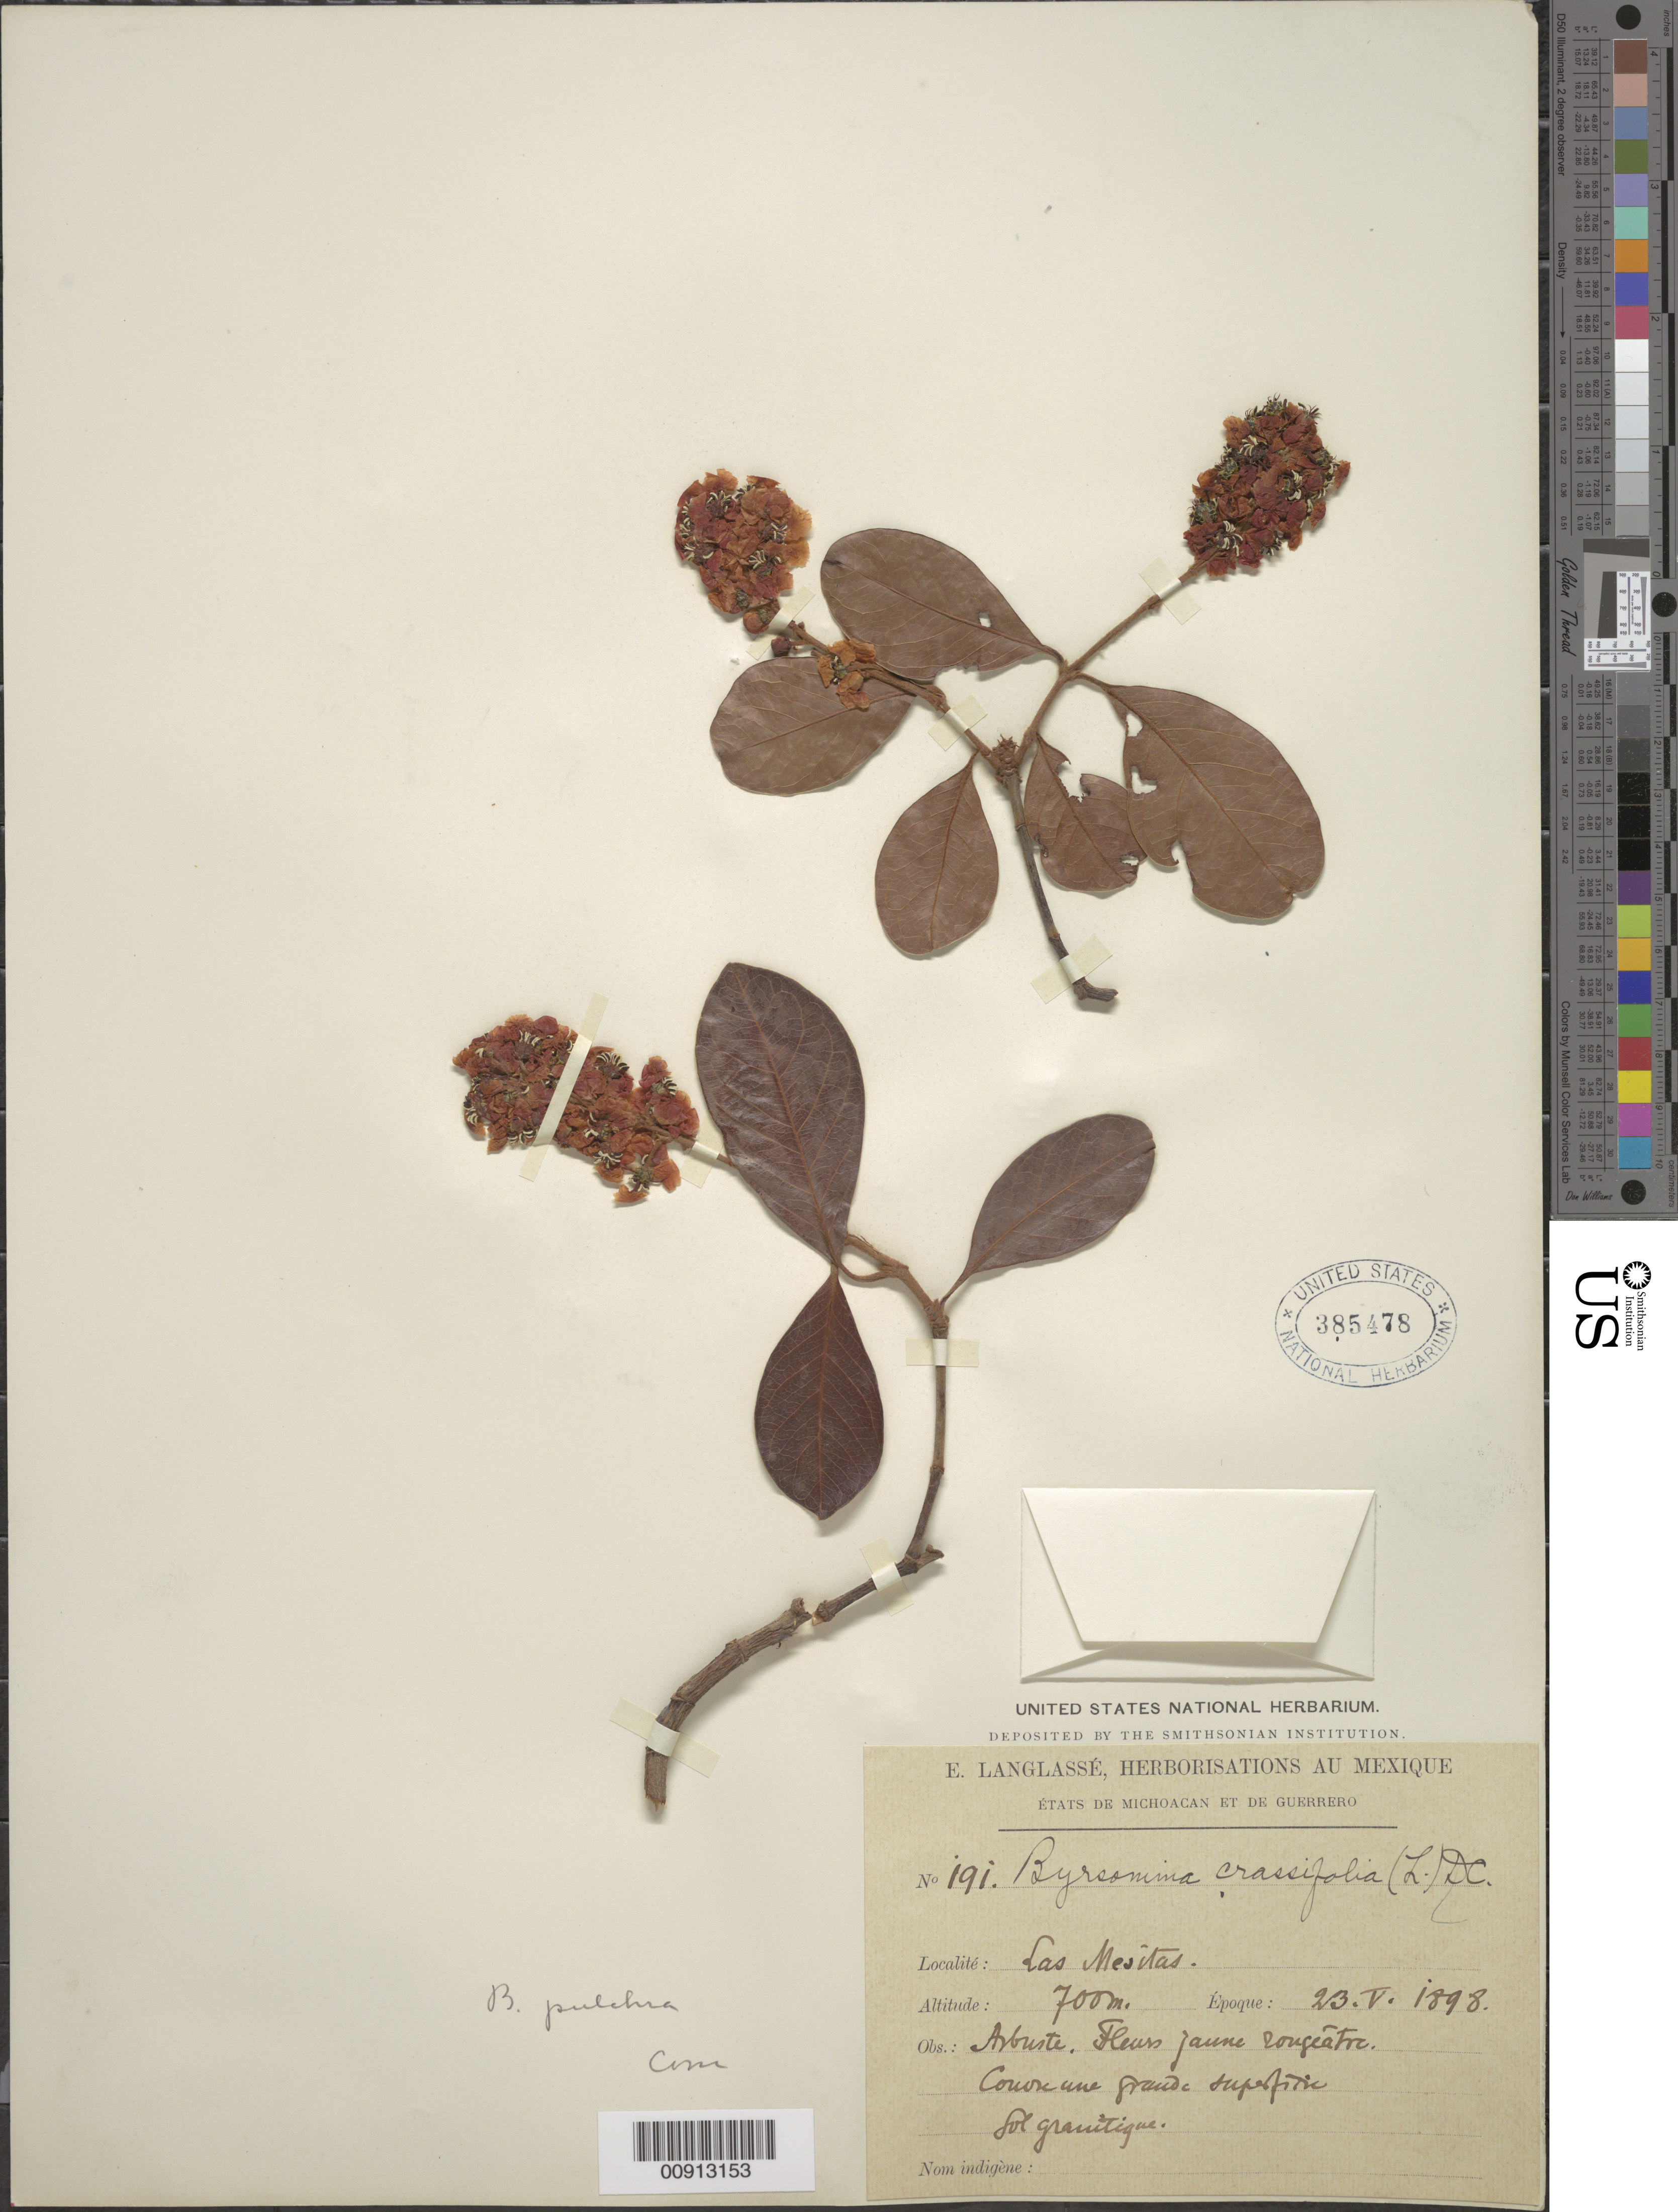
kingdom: Plantae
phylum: Tracheophyta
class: Magnoliopsida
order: Malpighiales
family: Malpighiaceae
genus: Byrsonima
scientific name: Byrsonima crassifolia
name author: (L.) Kunth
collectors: E. Langlassé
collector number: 191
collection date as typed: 23 May 1898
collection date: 1898-05-23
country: Mexico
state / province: Guerrero / Michoacán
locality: Las Mesitas. États de Michoacán et de Guerrero.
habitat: Sol granitique.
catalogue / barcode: US 385478